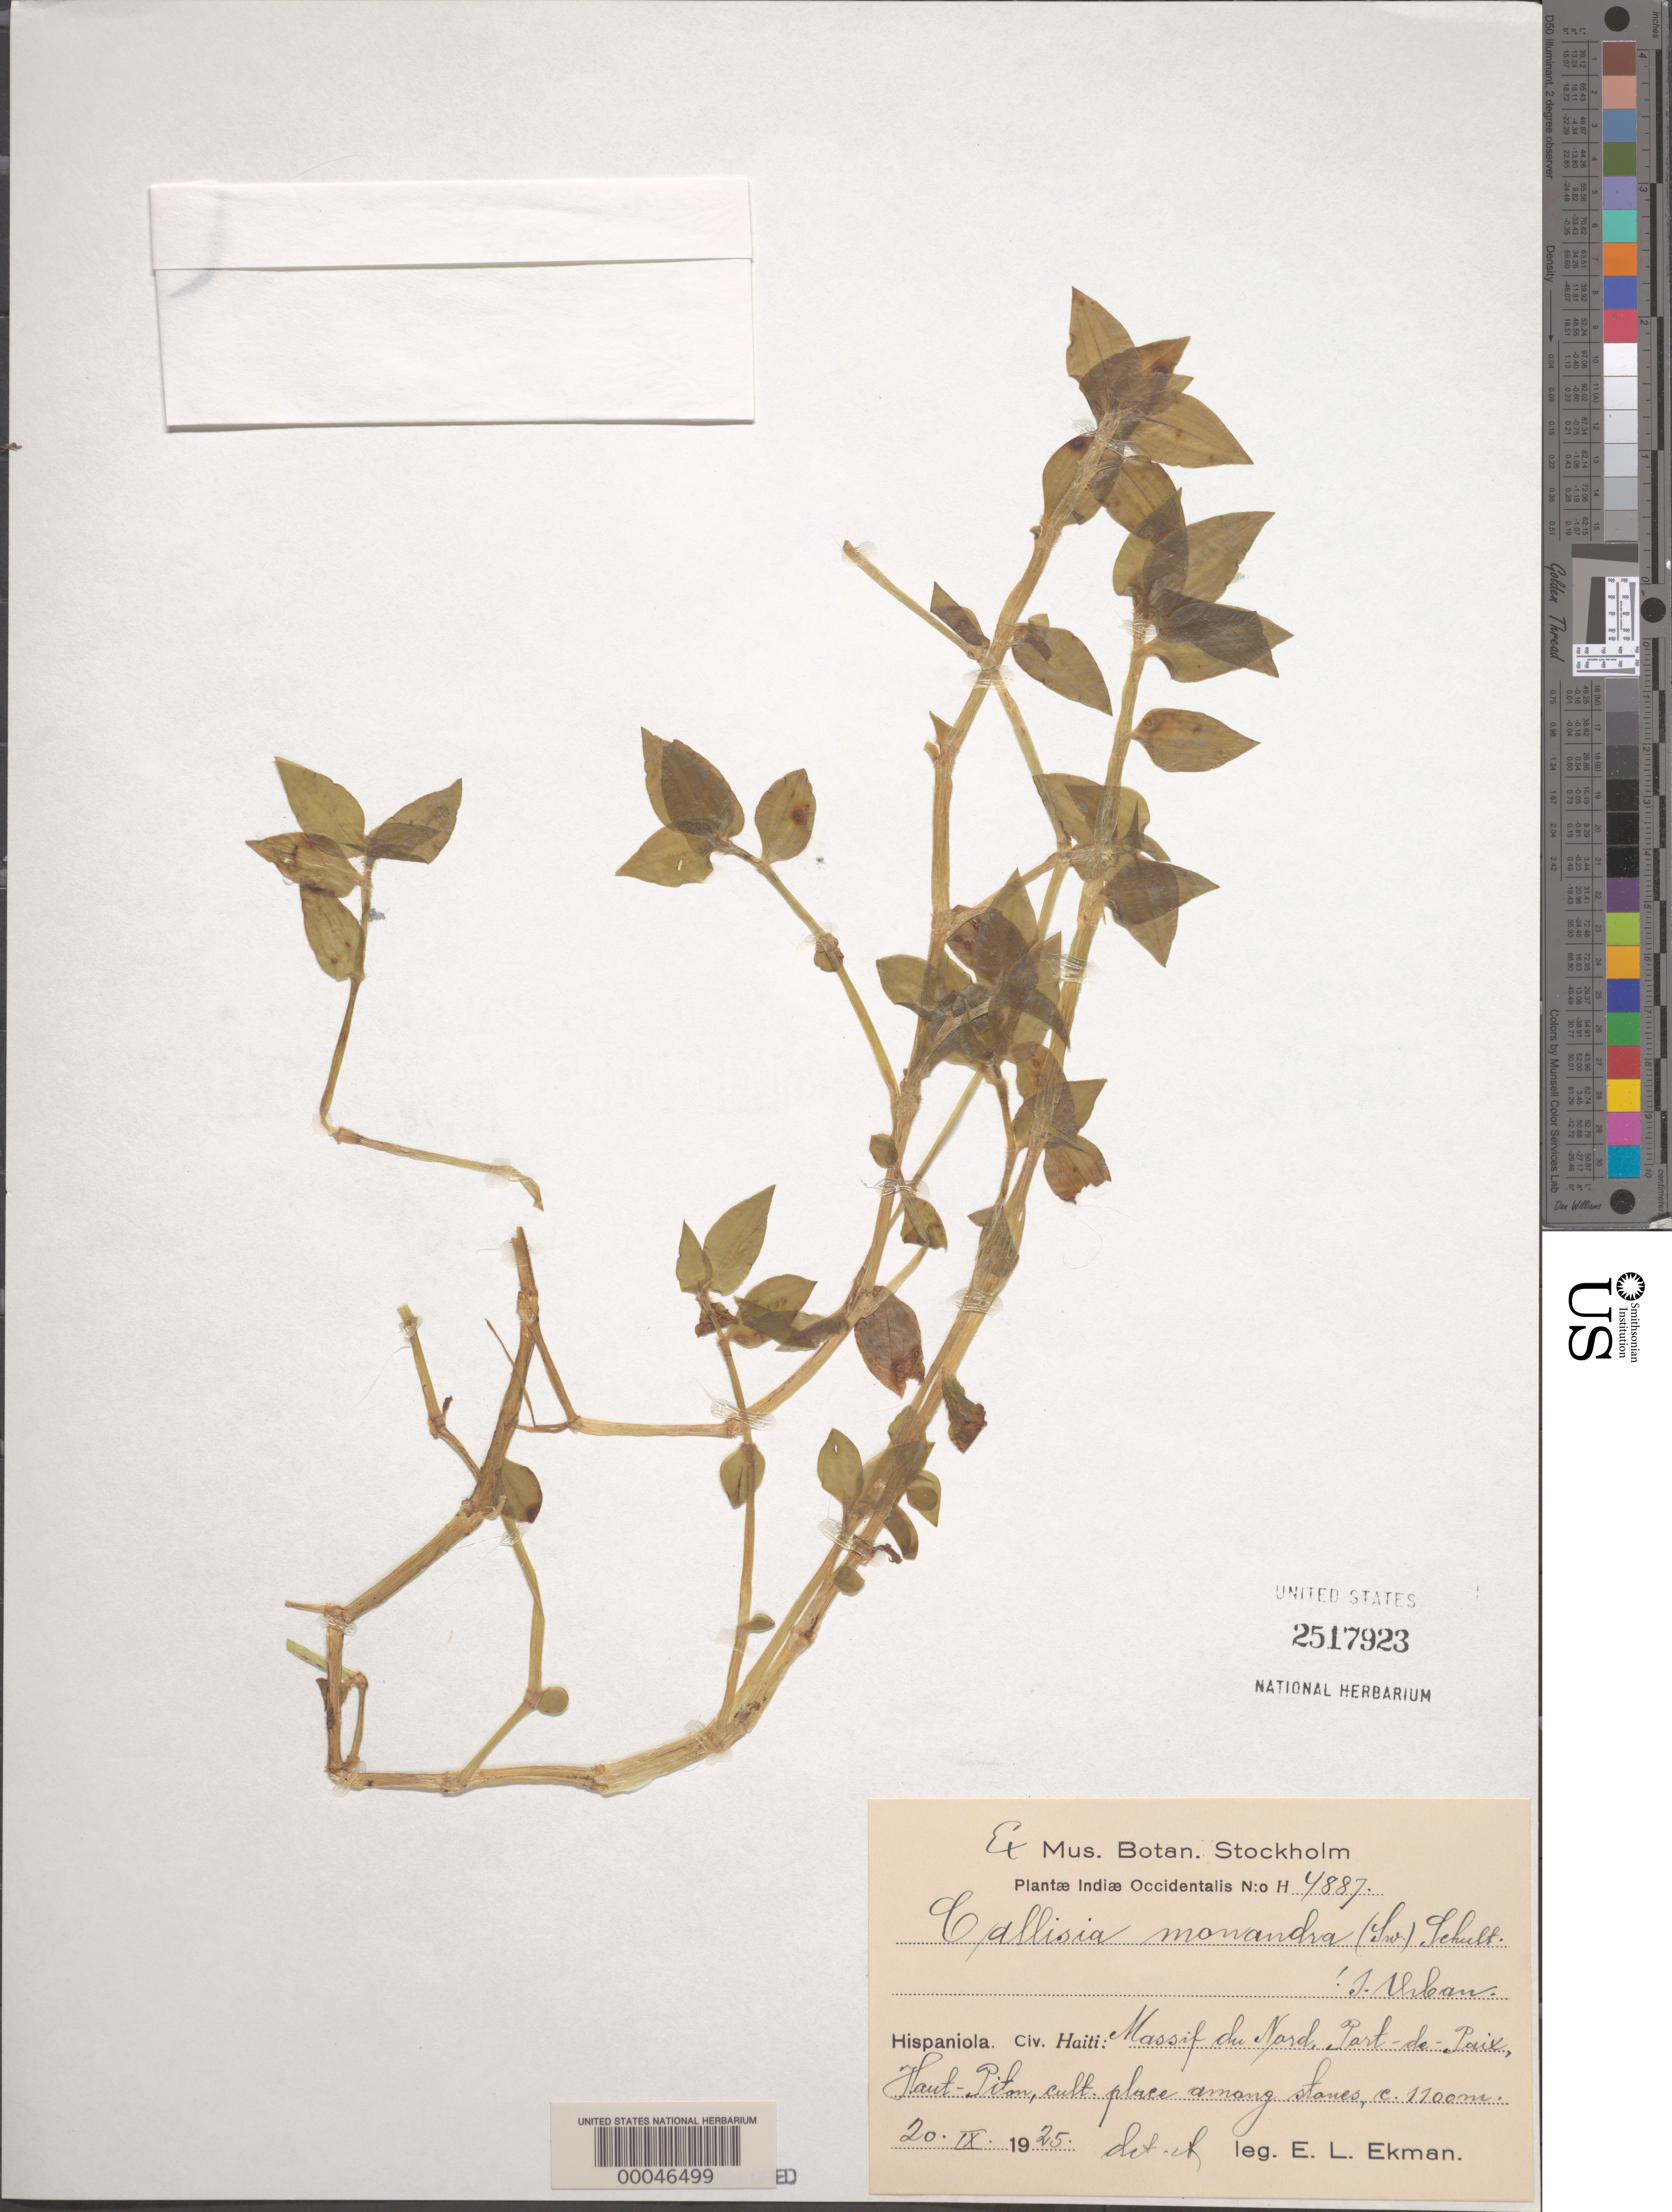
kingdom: Plantae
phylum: Tracheophyta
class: Liliopsida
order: Commelinales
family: Commelinaceae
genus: Callisia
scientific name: Callisia monandra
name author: (Sw.) Schult. & Schult. f.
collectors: E. L. Ekman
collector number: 4887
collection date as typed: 20 Sep 1925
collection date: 1925-09-20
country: Haiti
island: Hispaniola Island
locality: Massif du nord, part-de paix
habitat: Stony, cultivated area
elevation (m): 1100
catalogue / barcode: US 2517923